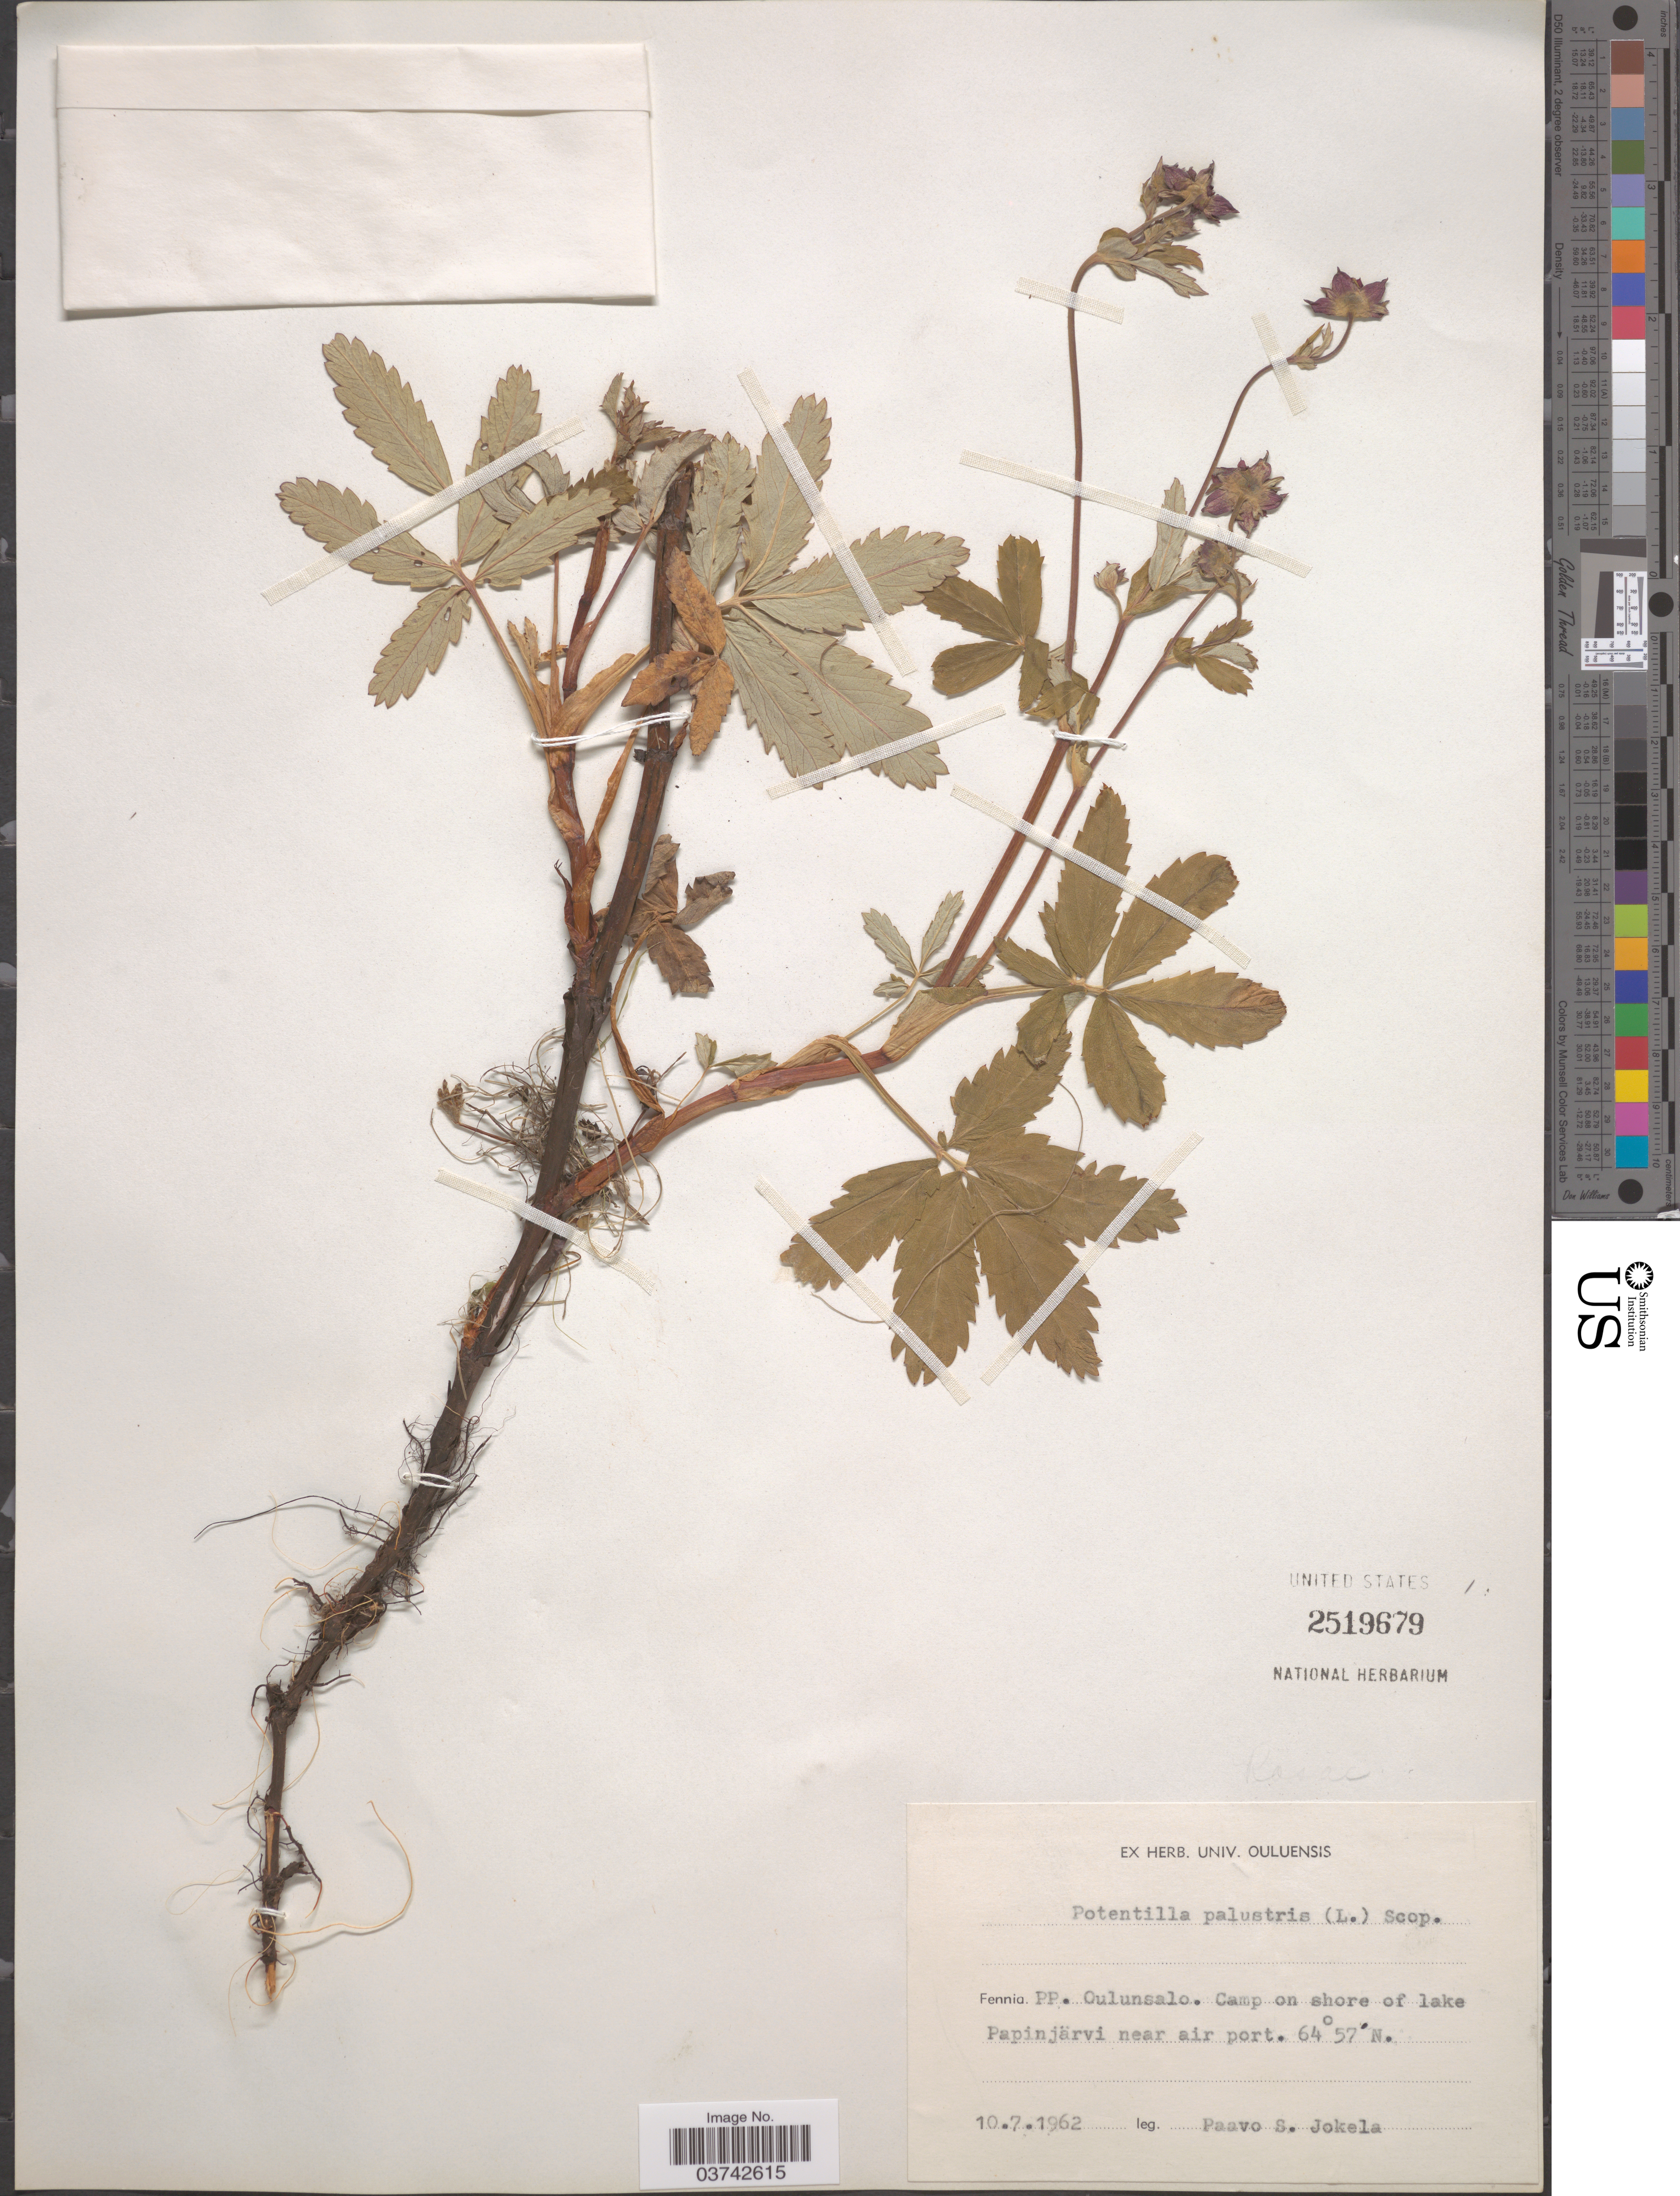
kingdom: Plantae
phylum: Tracheophyta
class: Magnoliopsida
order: Rosales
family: Rosaceae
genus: Comarum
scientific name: Comarum palustre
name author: L.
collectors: P. Jokela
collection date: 1962-07-10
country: Finland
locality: Fennia. PP. Oulunsalo. Camp on shore of lake Papinjärvi near air port.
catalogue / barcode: US 2519679